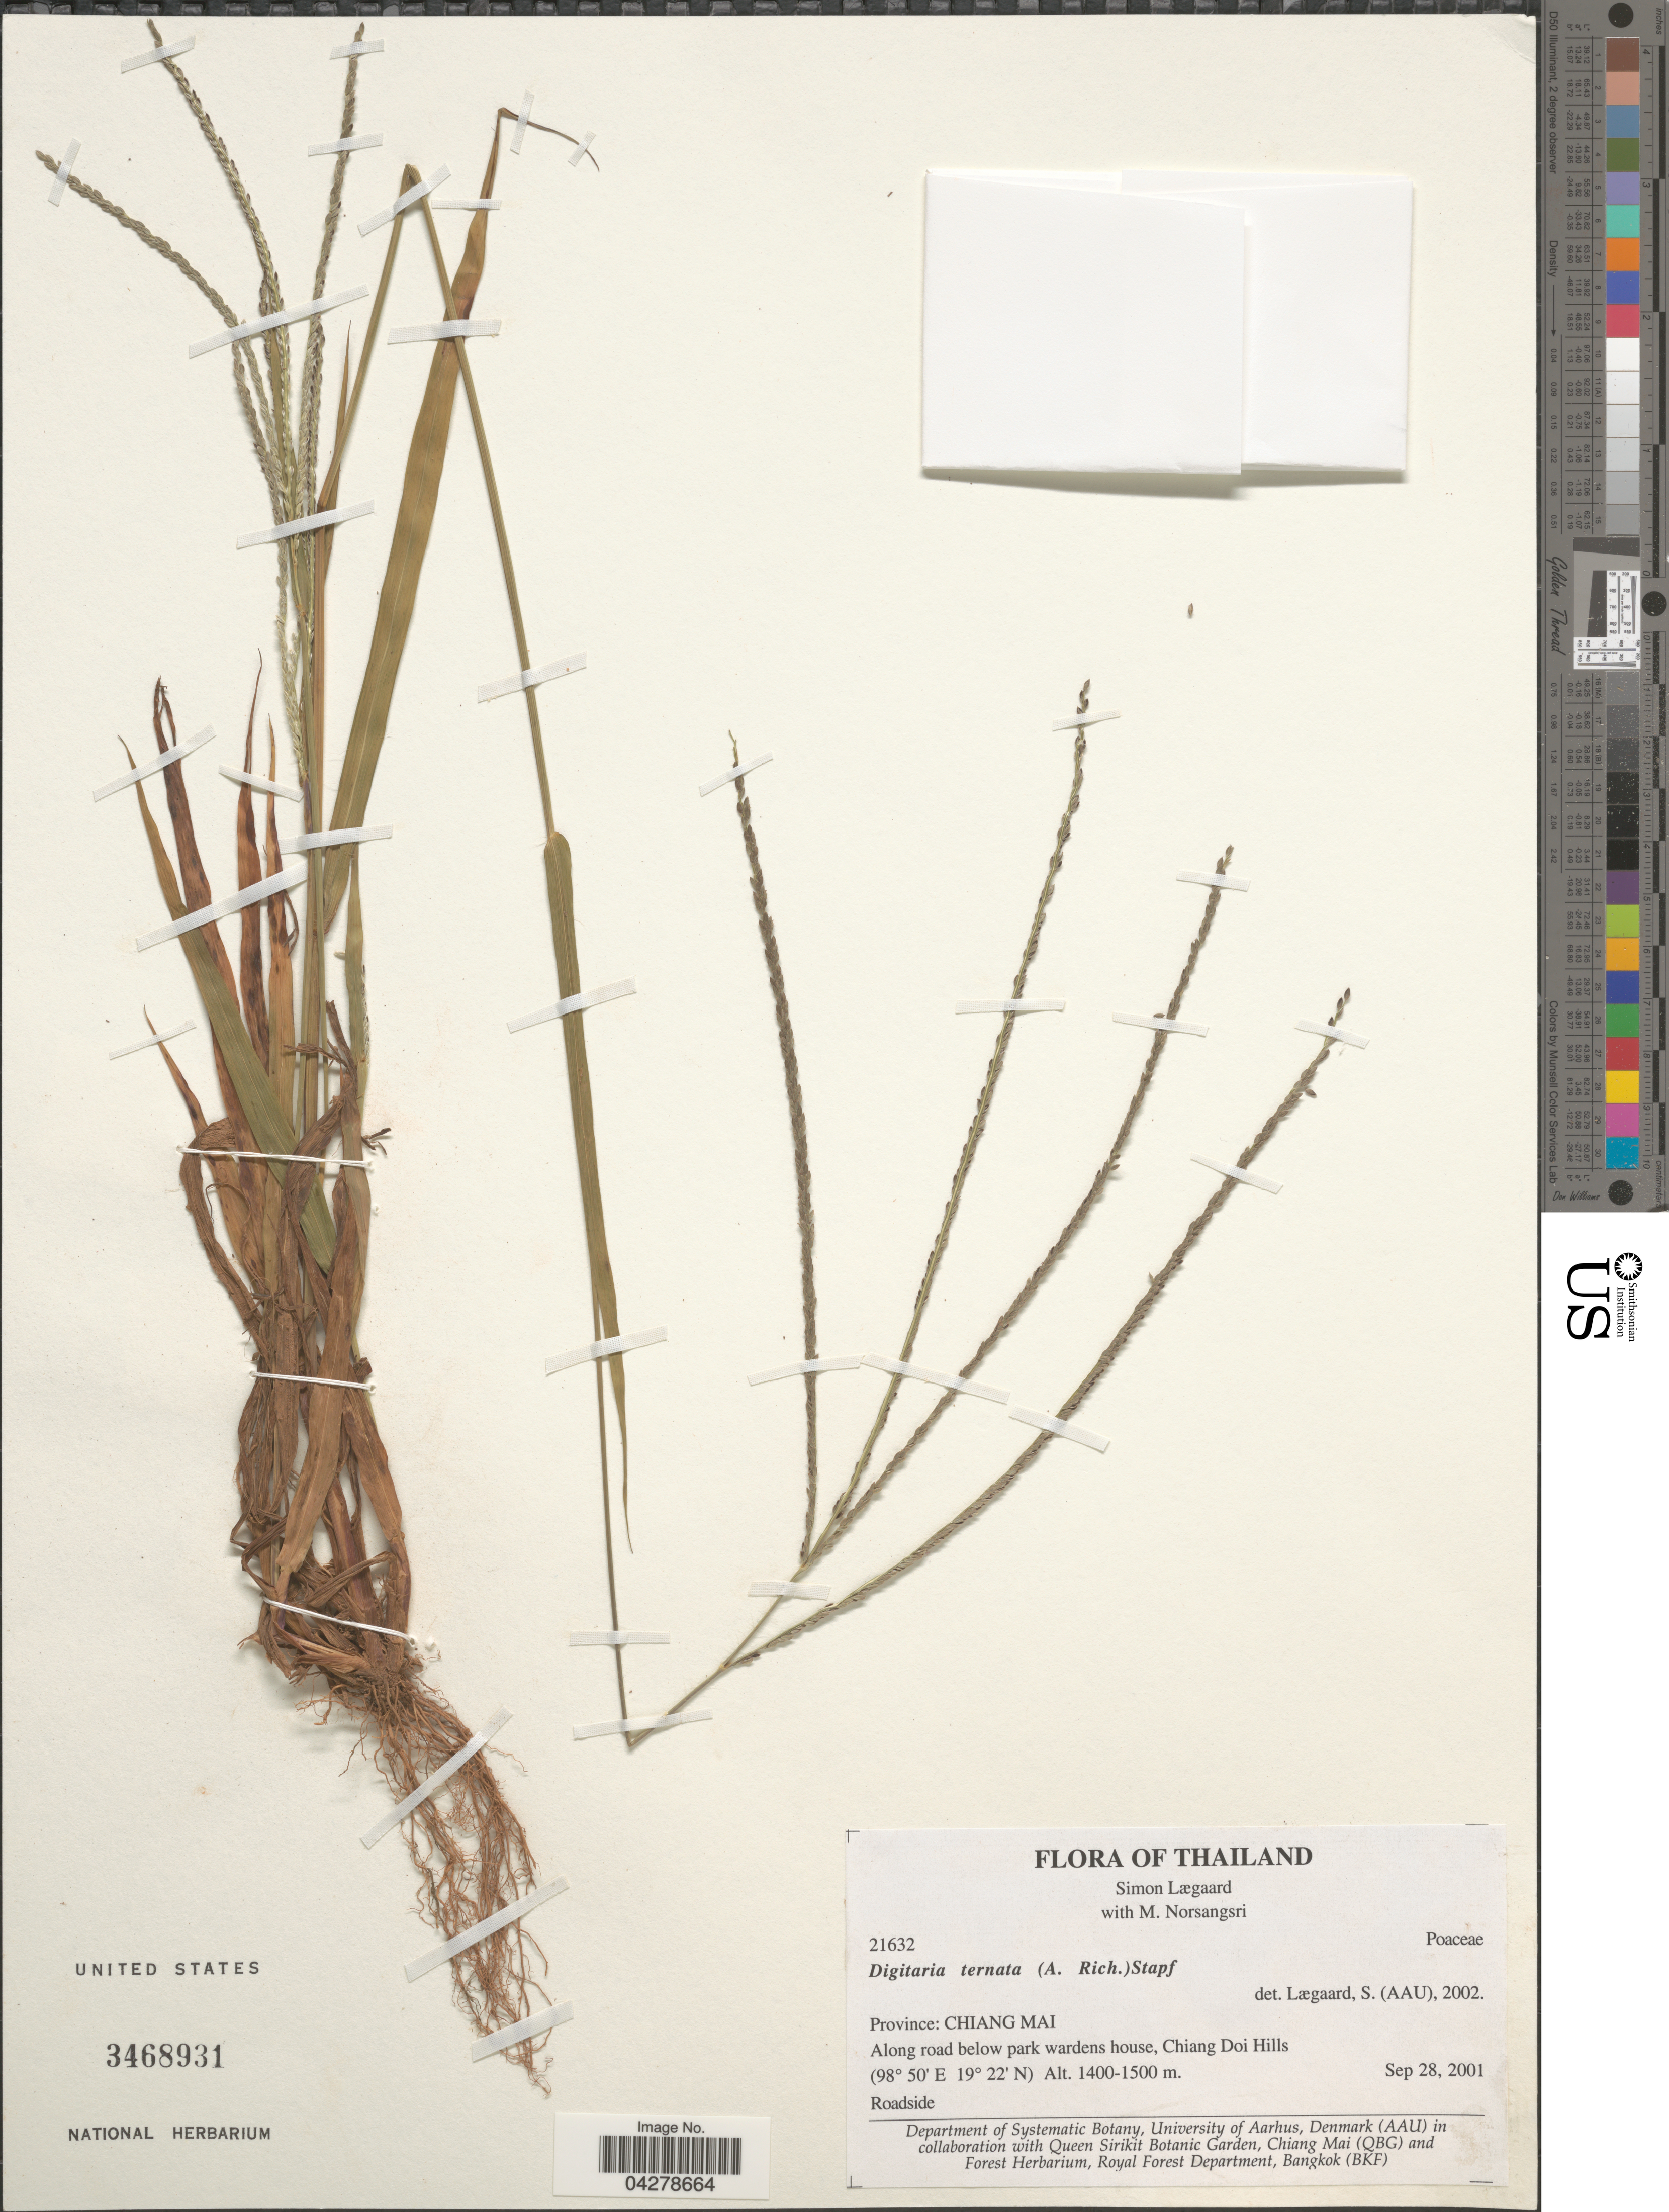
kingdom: Plantae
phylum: Tracheophyta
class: Liliopsida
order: Poales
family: Poaceae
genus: Digitaria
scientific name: Digitaria ternata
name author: (Hochr. ex A. Rich.) Stapf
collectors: S. Lægaard & M. Norsangsri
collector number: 21632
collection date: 2001-09-28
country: Thailand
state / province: Chiang Mai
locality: Along rod below park wardens house, Chiang Doi Hills.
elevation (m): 1400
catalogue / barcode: US 2468931